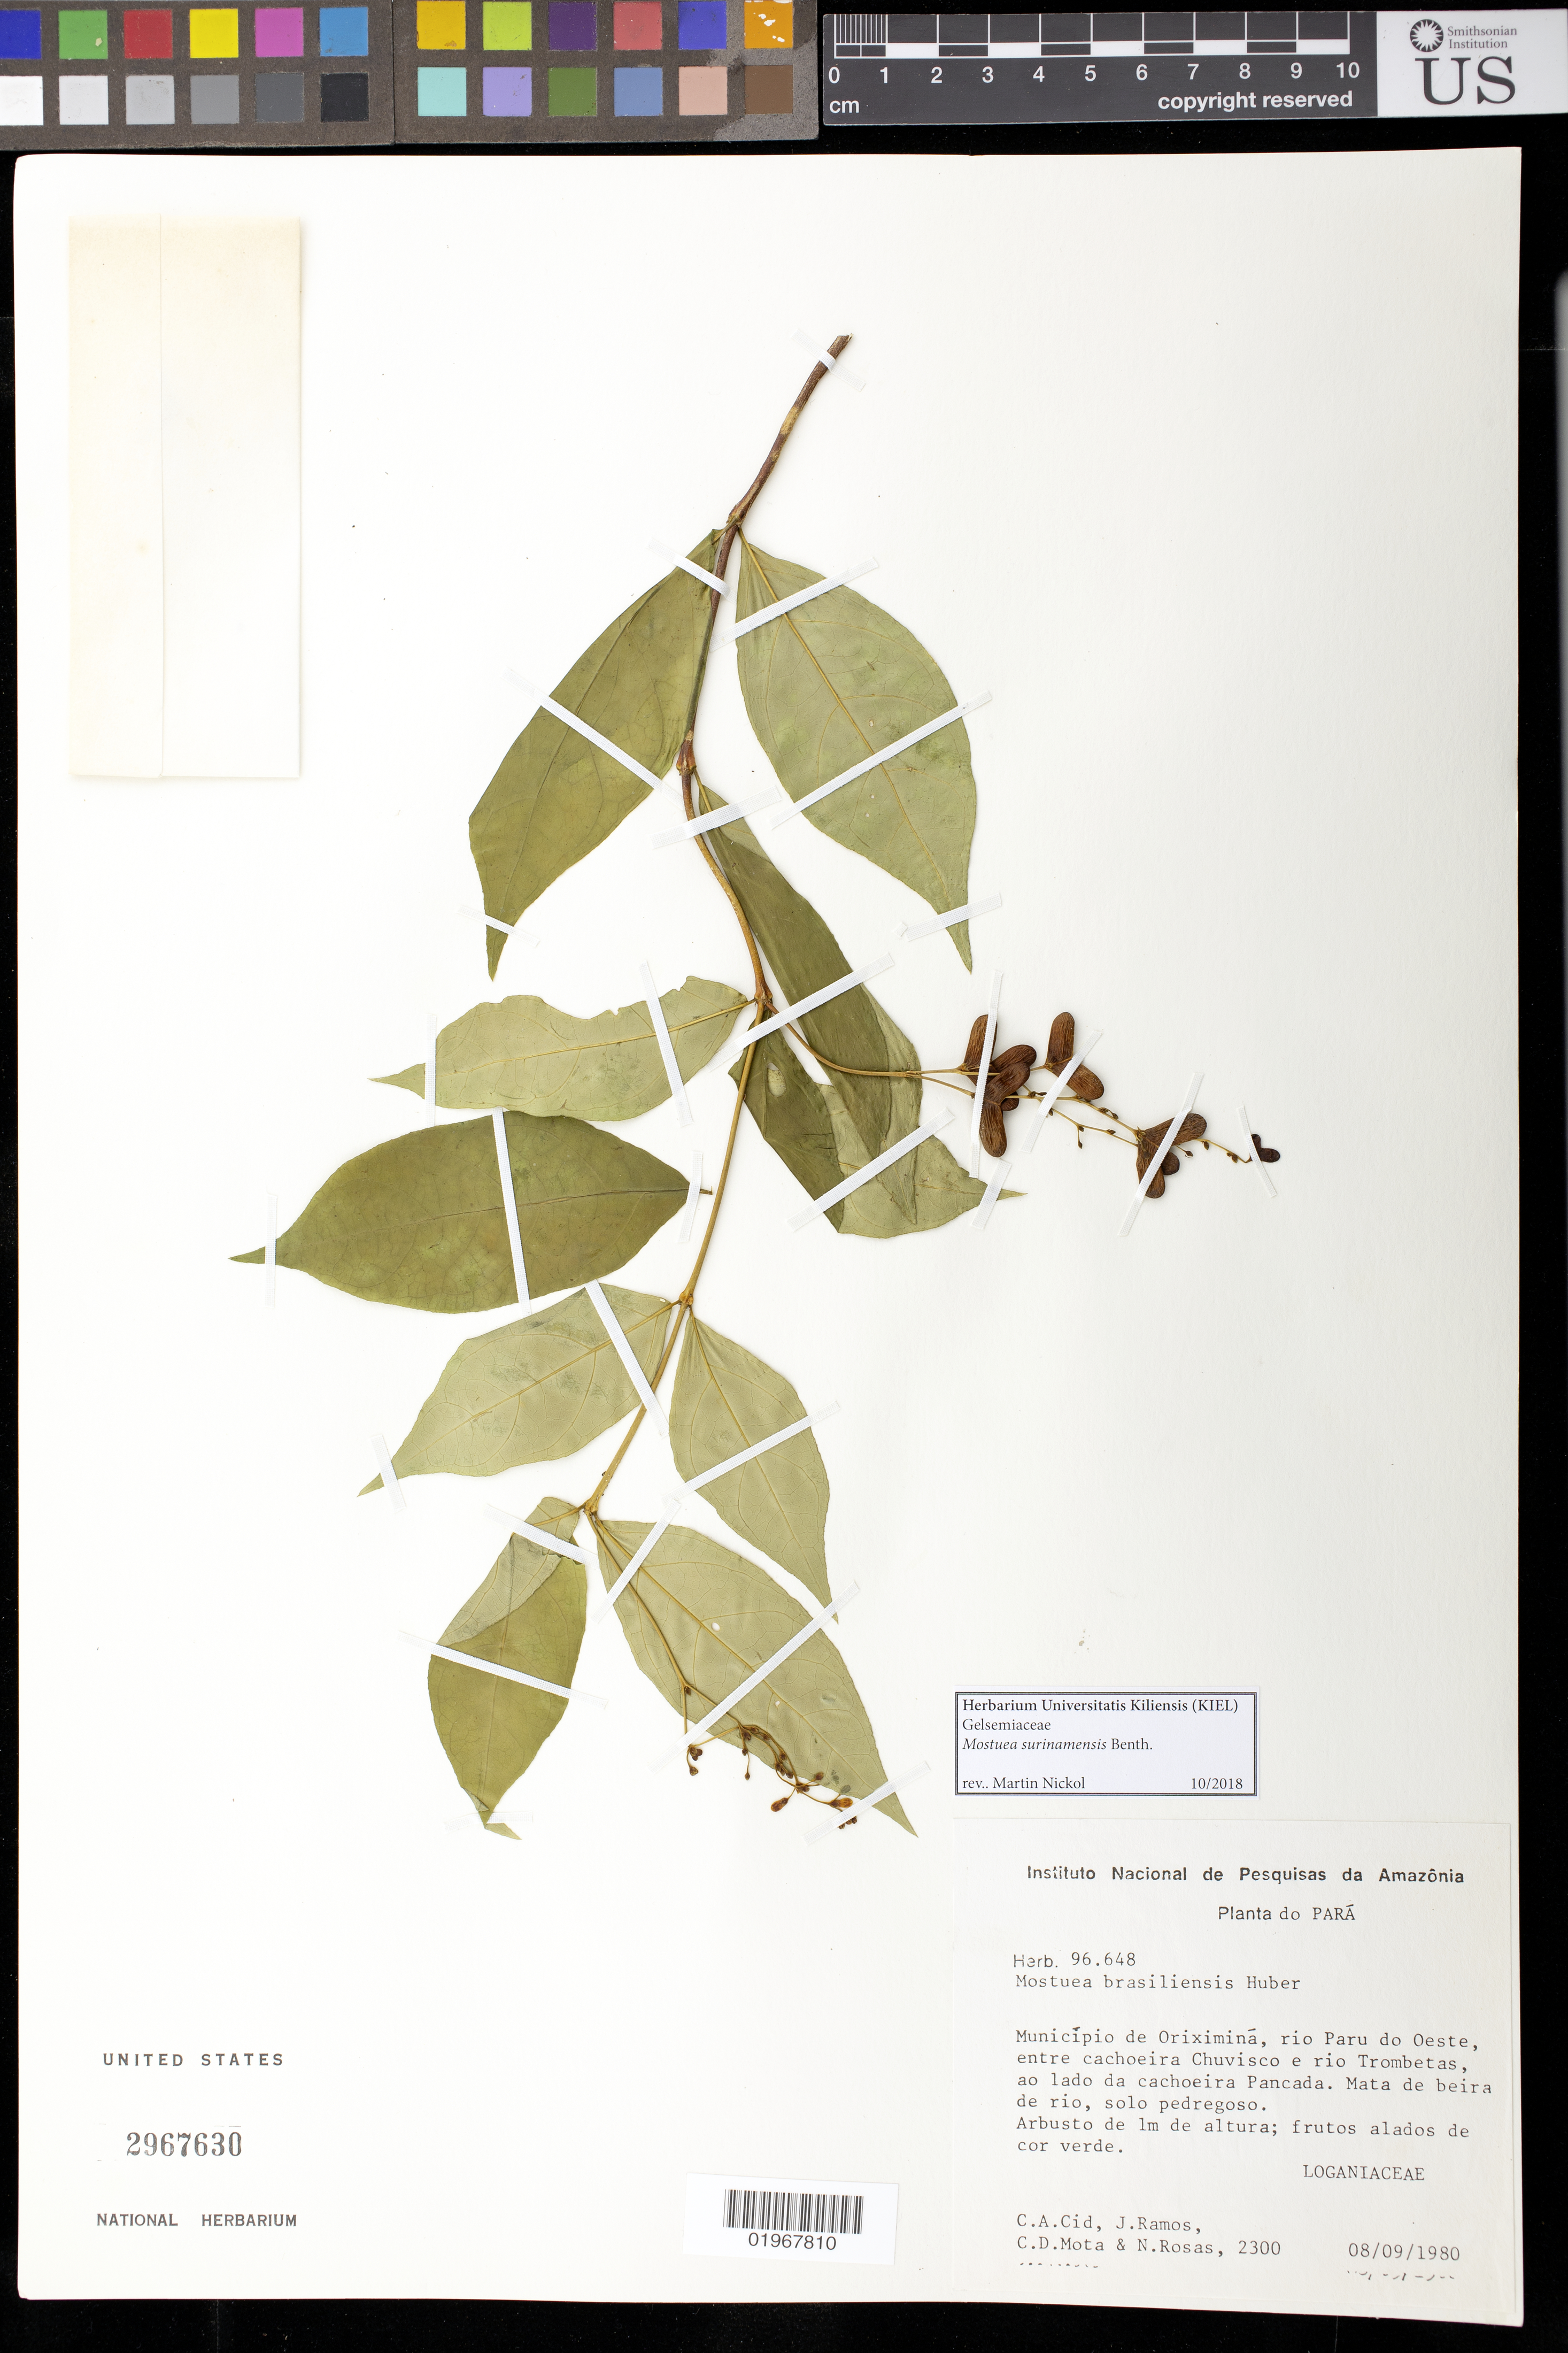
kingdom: Plantae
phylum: Tracheophyta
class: Magnoliopsida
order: Gentianales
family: Gelsemiaceae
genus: Mostuea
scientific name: Mostuea surinamensis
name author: Benth.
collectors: C. A. Cid Ferreira, J. Ramos, C. D. A. Mota & N. Rosas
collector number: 2300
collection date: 1980-09-08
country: Brazil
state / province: Pará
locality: Município de Oriximiná, rio Paru do Oeste, entre cachoeira Chuvisco e rio Trombetas ao lado da cachoeira Pancada.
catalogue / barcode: US 2967630